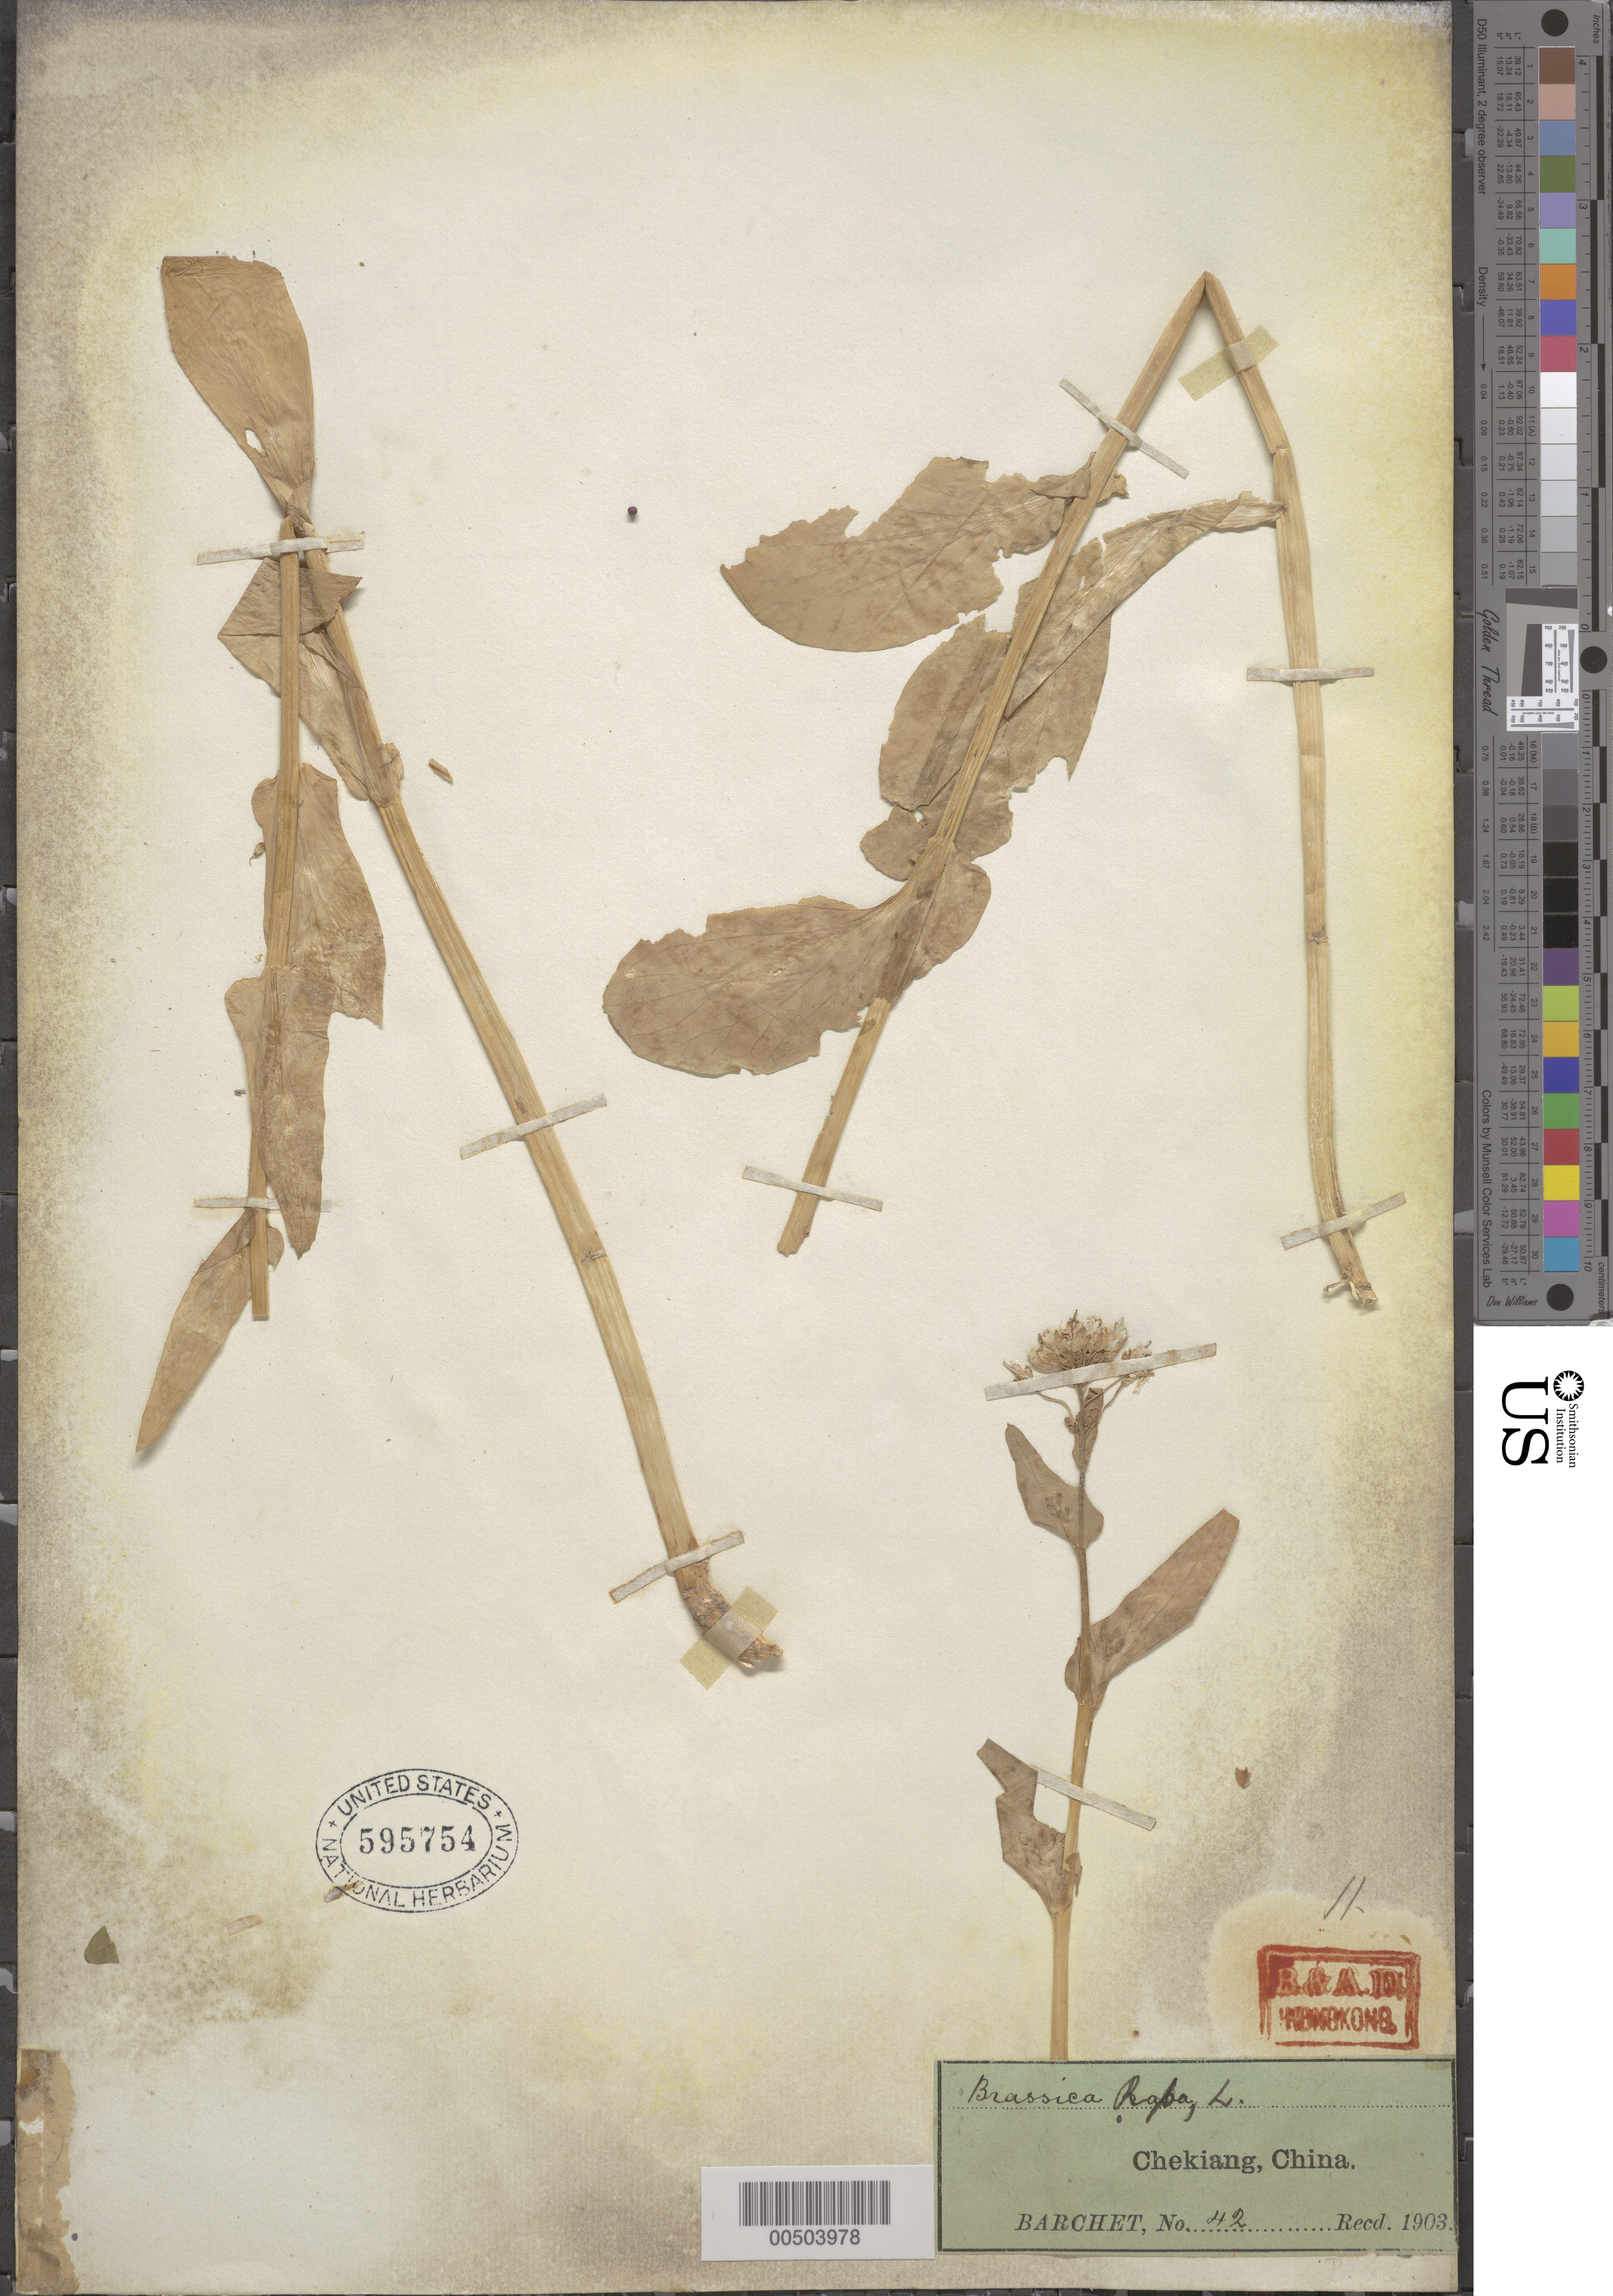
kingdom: Plantae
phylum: Tracheophyta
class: Magnoliopsida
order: Brassicales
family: Brassicaceae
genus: Brassica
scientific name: Brassica rapa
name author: L.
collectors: S. P. Barchet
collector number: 42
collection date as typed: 1903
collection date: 1903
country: China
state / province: Zhejiang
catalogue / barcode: US 595754